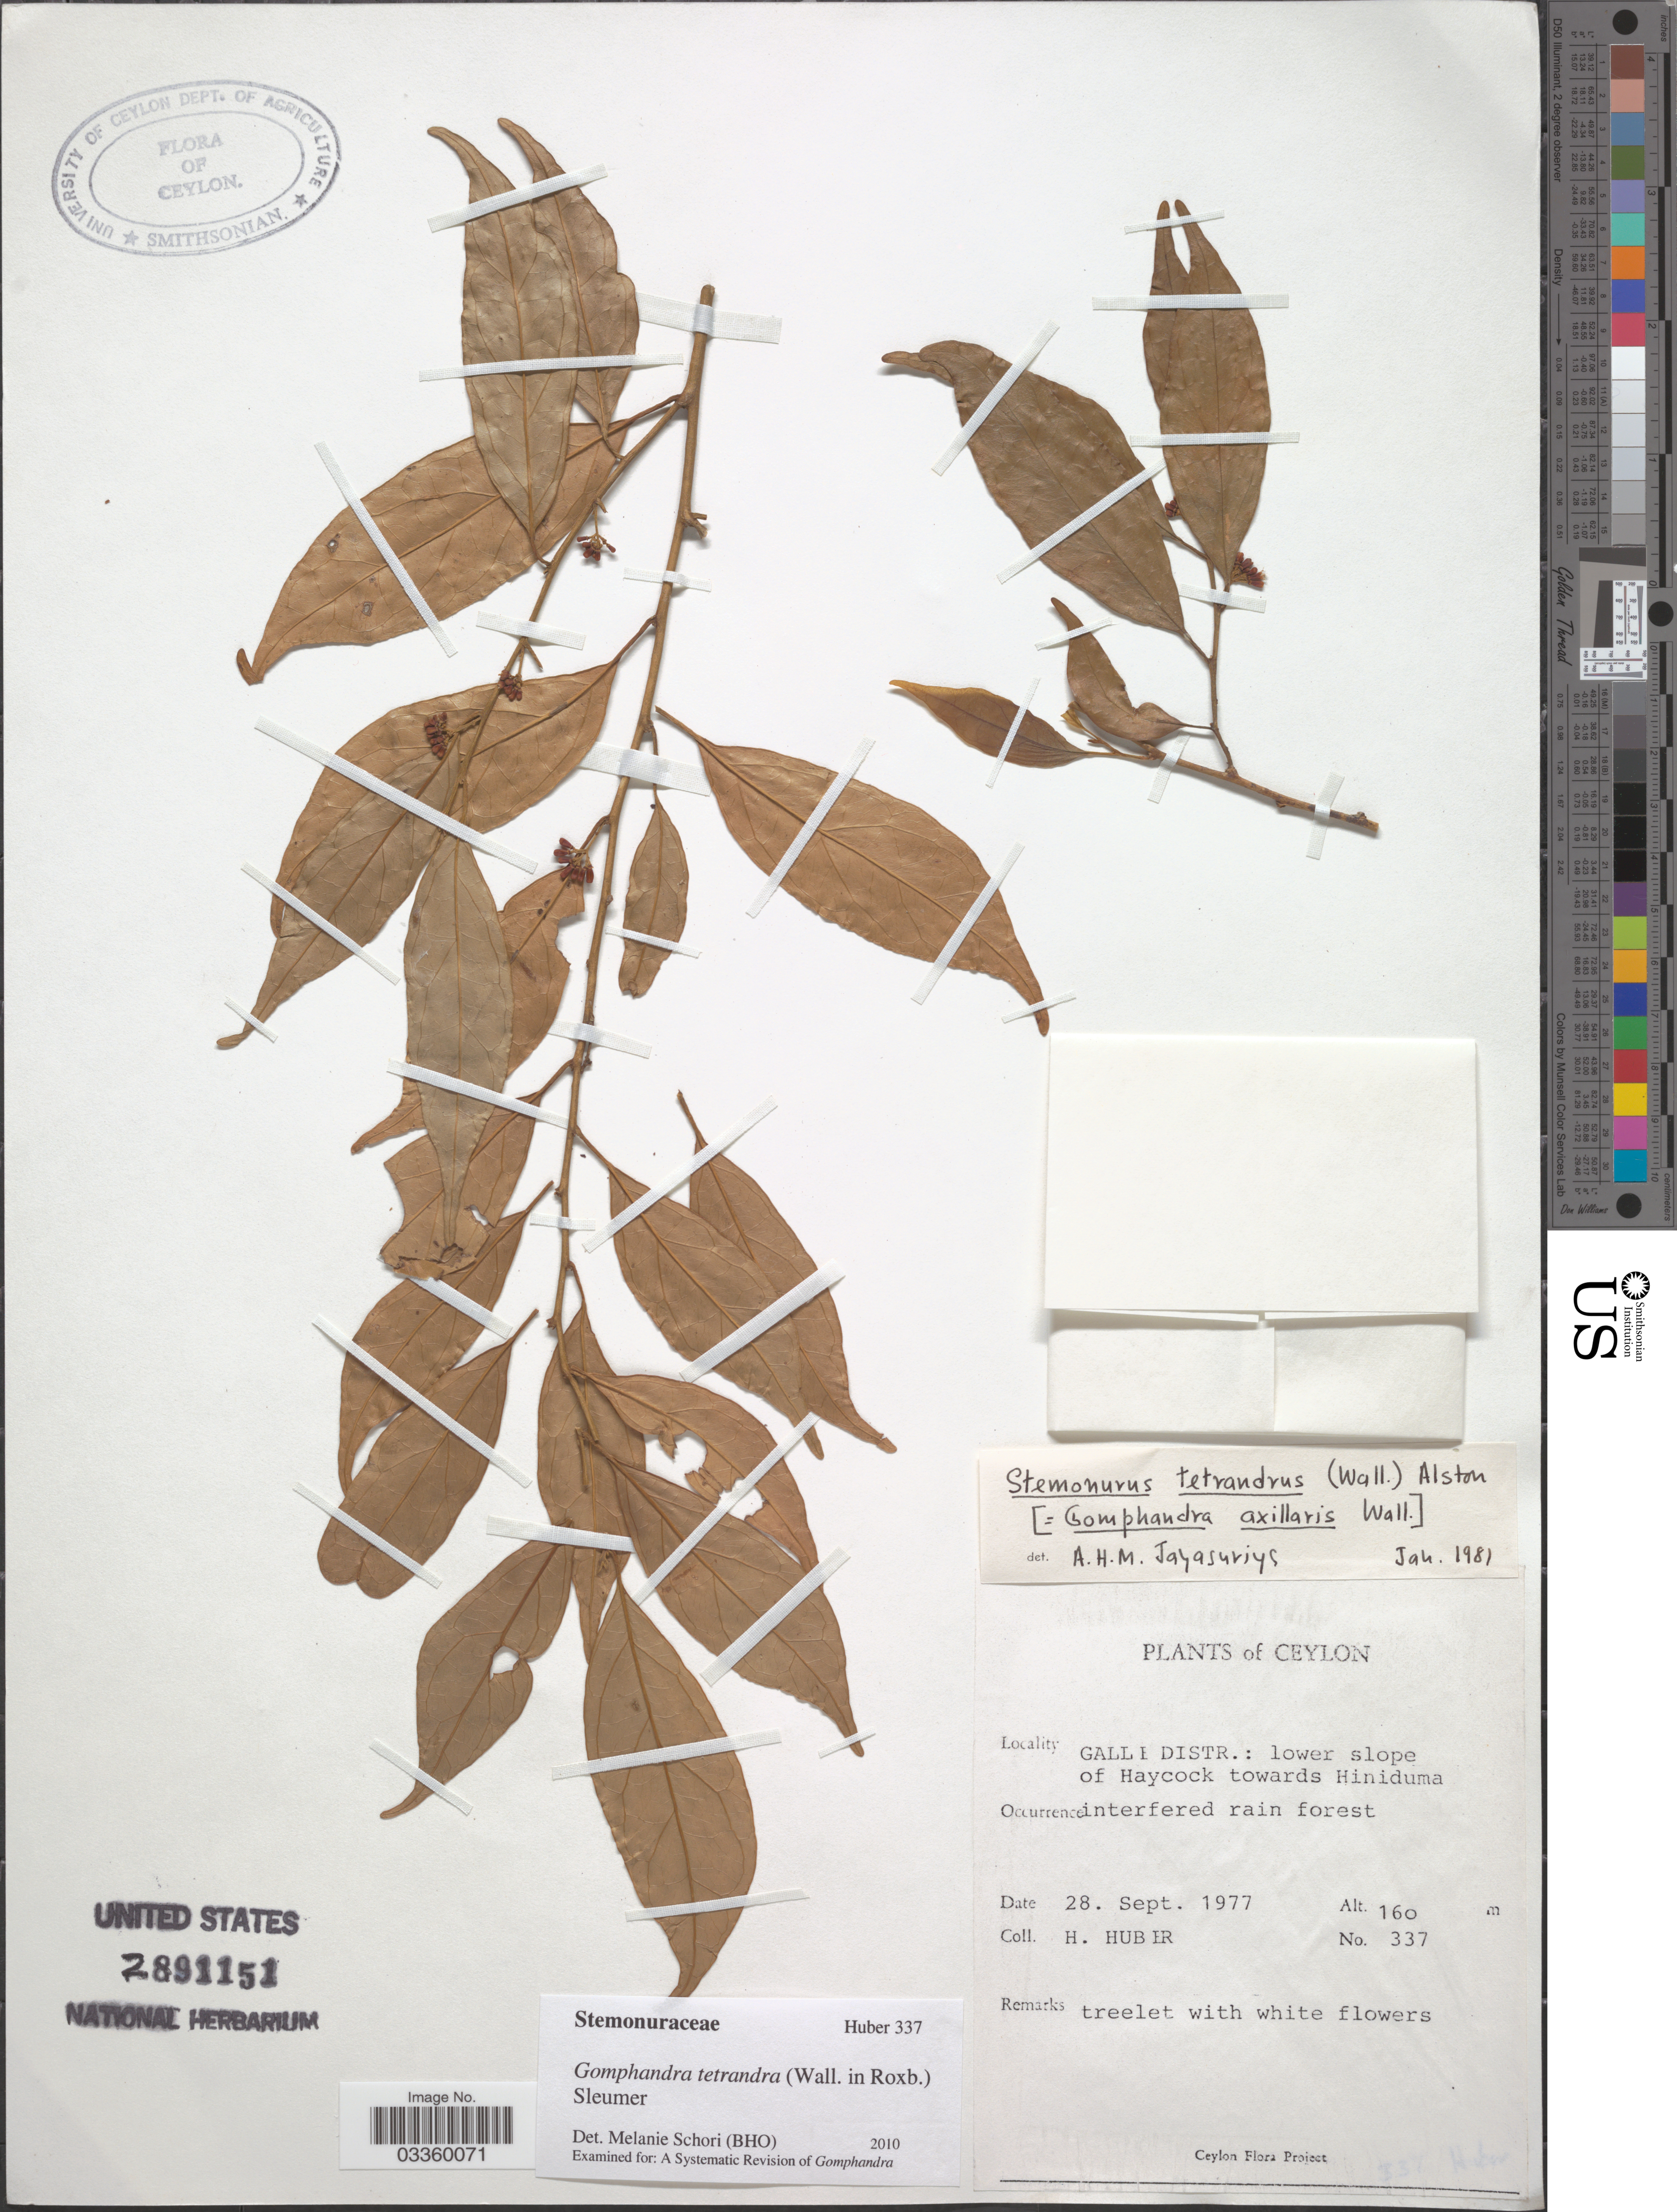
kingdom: Plantae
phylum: Tracheophyta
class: Magnoliopsida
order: Cardiopteridales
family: Stemonuraceae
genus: Gomphandra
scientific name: Gomphandra tetrandra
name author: (Wall.) Sleumer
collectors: H. Huber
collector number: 337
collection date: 1977-09-28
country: Sri Lanka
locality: Ceylon. Galle Distr.: lower slope of Haycock towards Hiniduma.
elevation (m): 160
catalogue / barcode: US 2891151